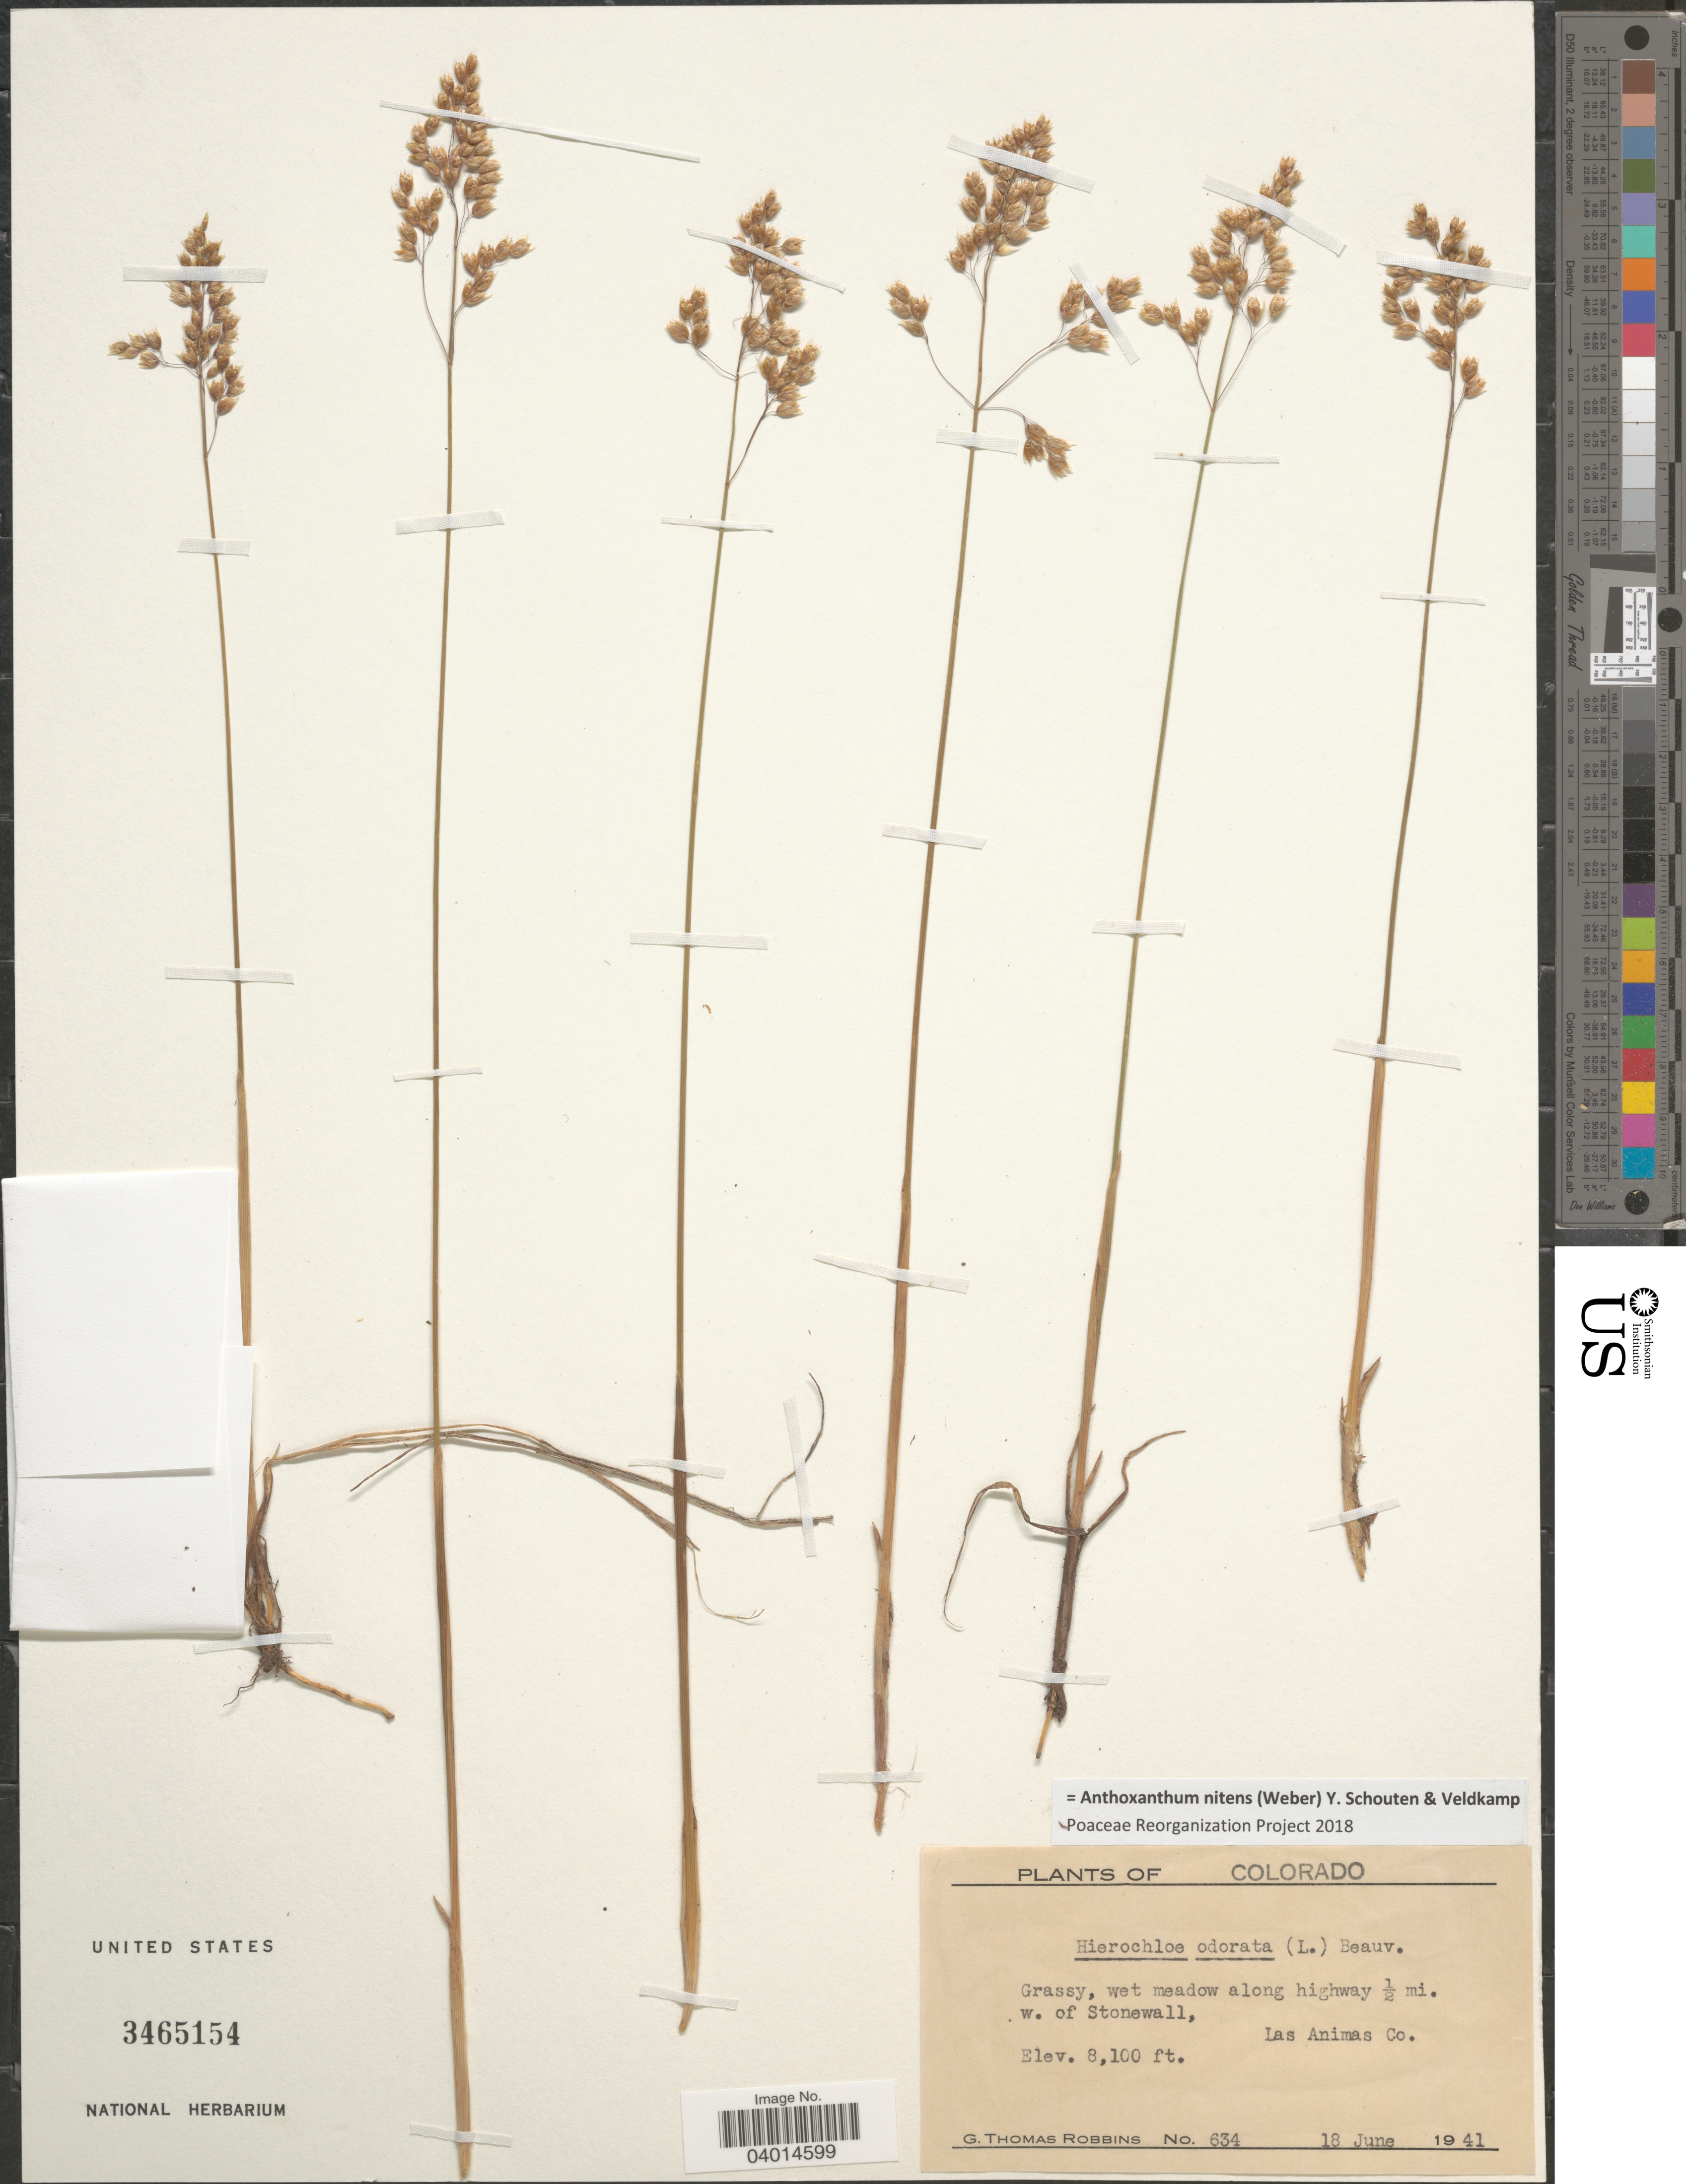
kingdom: Plantae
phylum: Tracheophyta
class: Liliopsida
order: Poales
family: Poaceae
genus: Anthoxanthum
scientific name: Anthoxanthum nitens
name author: (G.H. Weber) R.T.A. Schouten & Veldkamp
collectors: G. T. Robbins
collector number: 634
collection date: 1941-06-18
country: United States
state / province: Colorado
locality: Grassy, wet meadow along highway ½ mi. w. of Stonewall, Las Animas Co.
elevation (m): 2469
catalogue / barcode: US 3465154